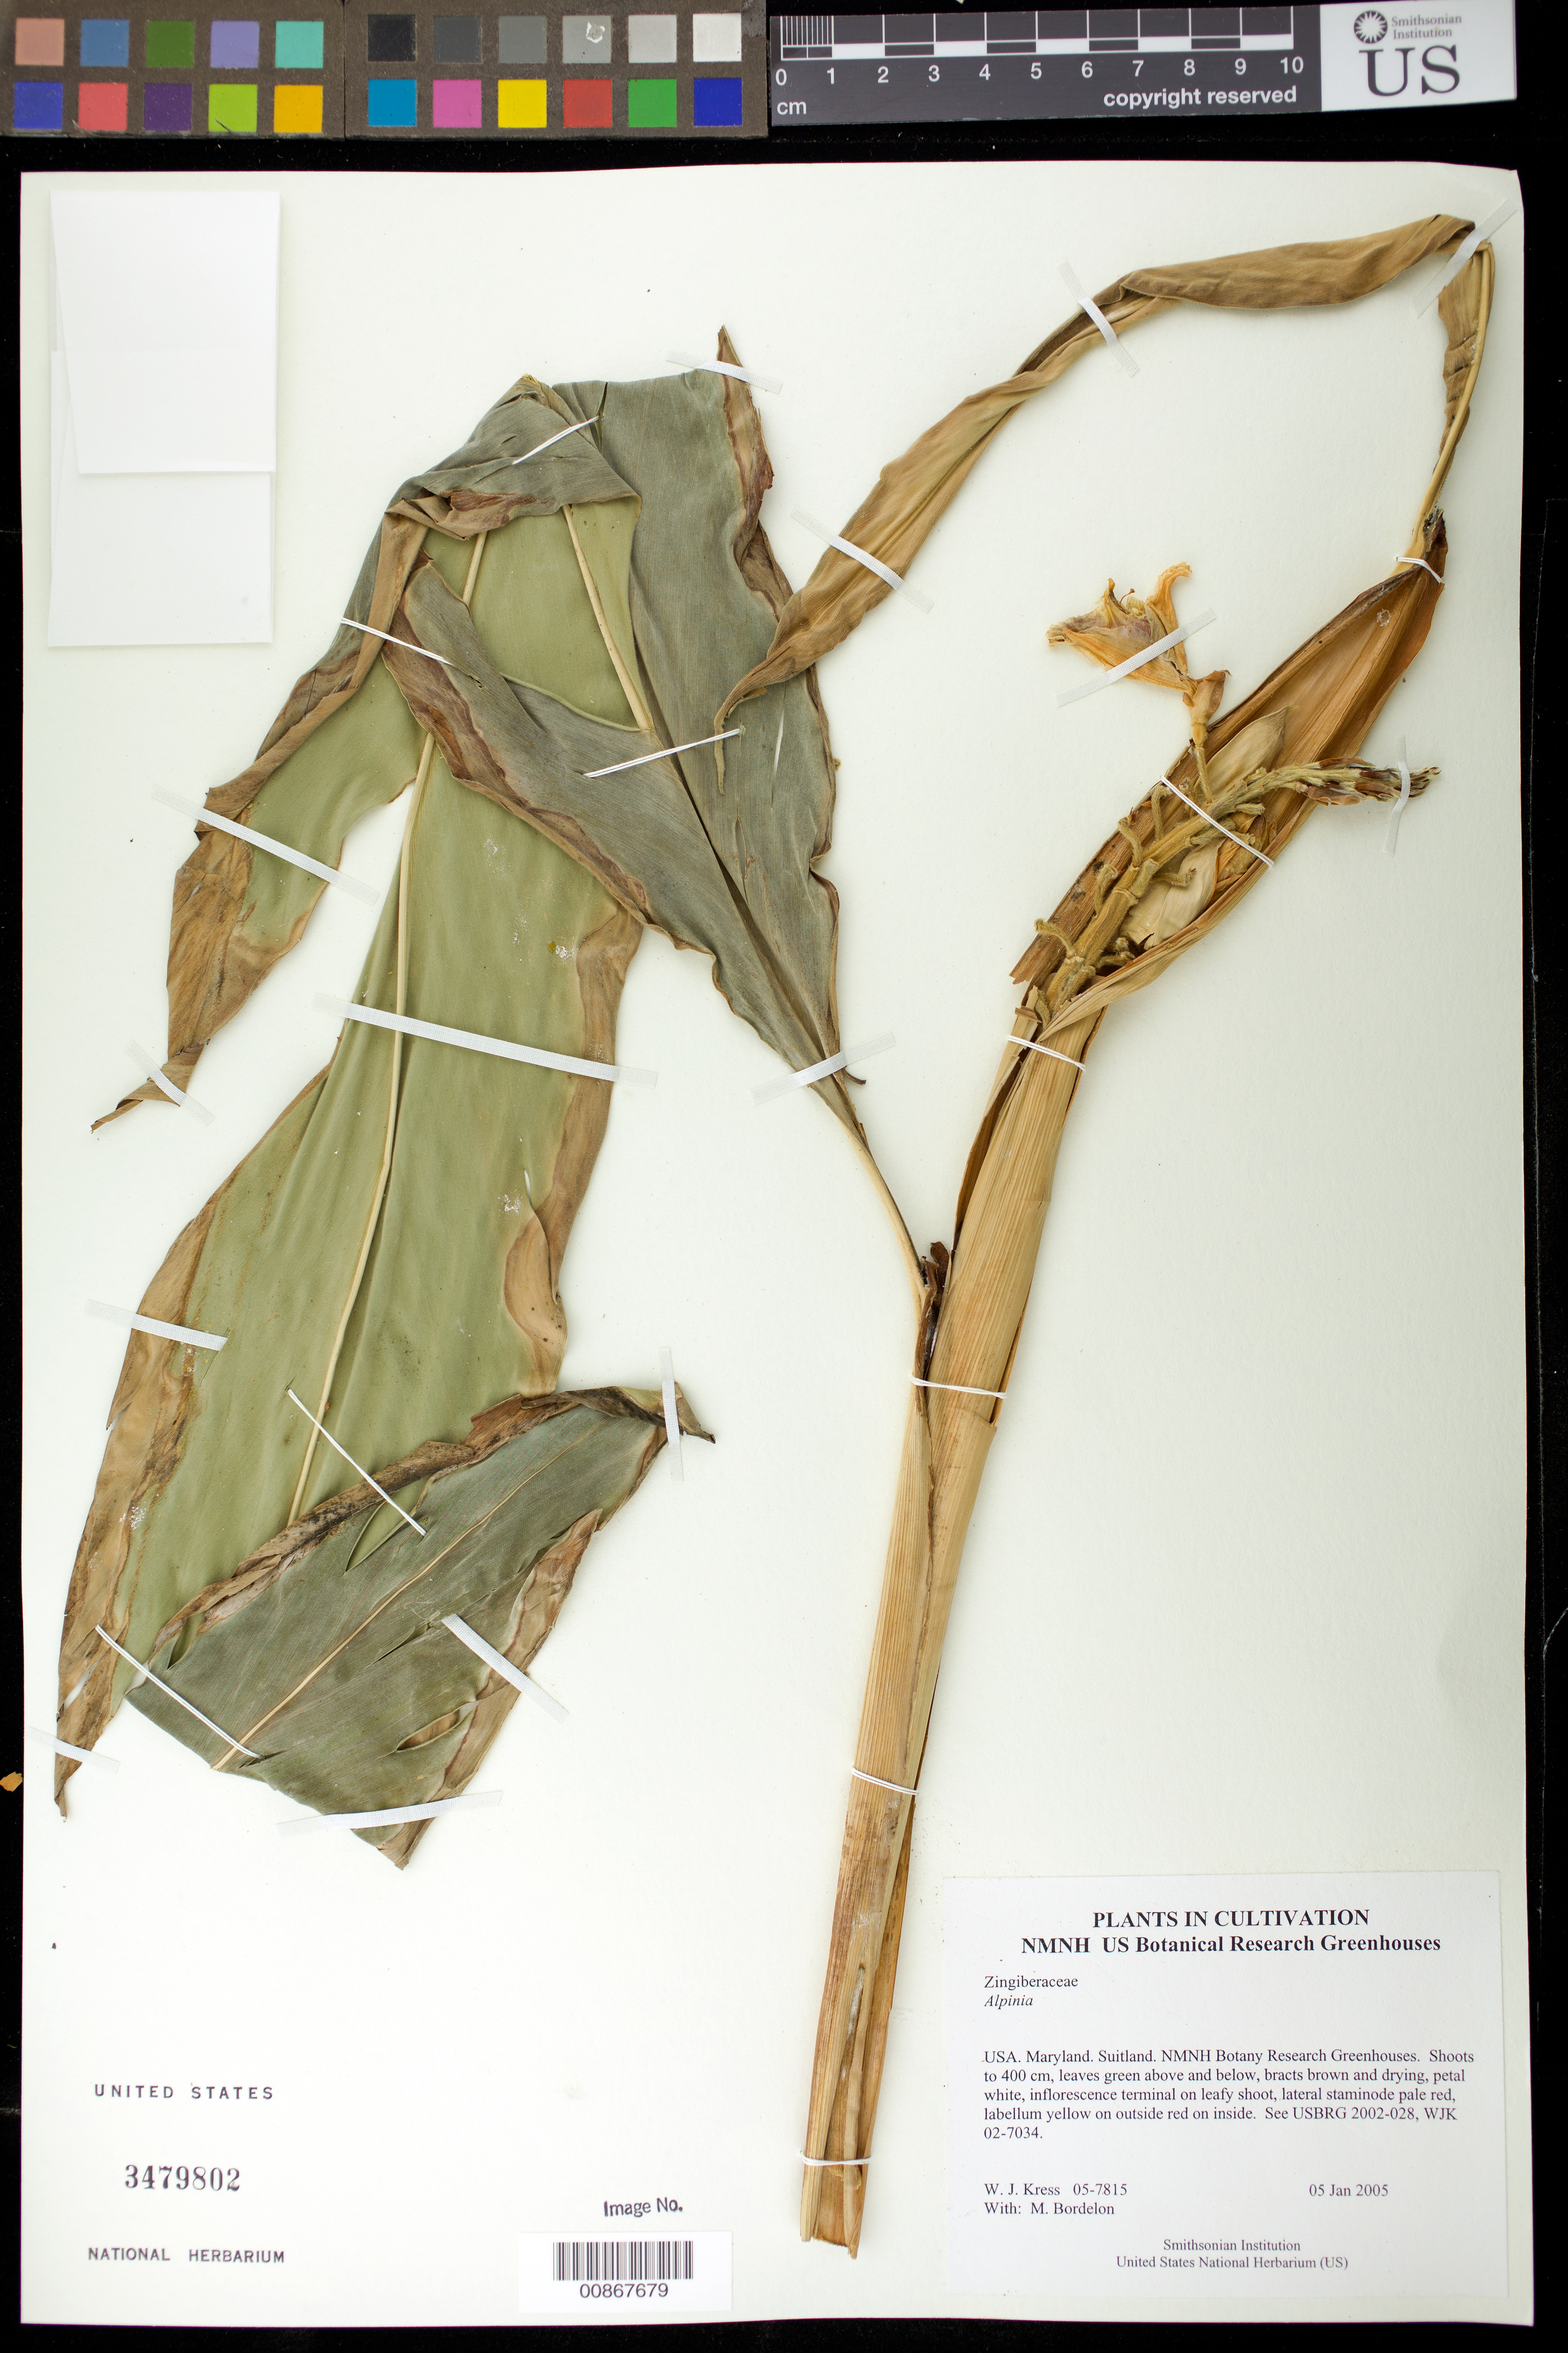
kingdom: Plantae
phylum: Tracheophyta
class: Liliopsida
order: Zingiberales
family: Zingiberaceae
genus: Alpinia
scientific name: Alpinia sp.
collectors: W. J. Kress & M. Bordelon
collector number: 05-7815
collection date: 2005-01-05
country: United States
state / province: Maryland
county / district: Prince George's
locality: NMNH Botany Research Greenhouses. Suitland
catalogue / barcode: US 3479802